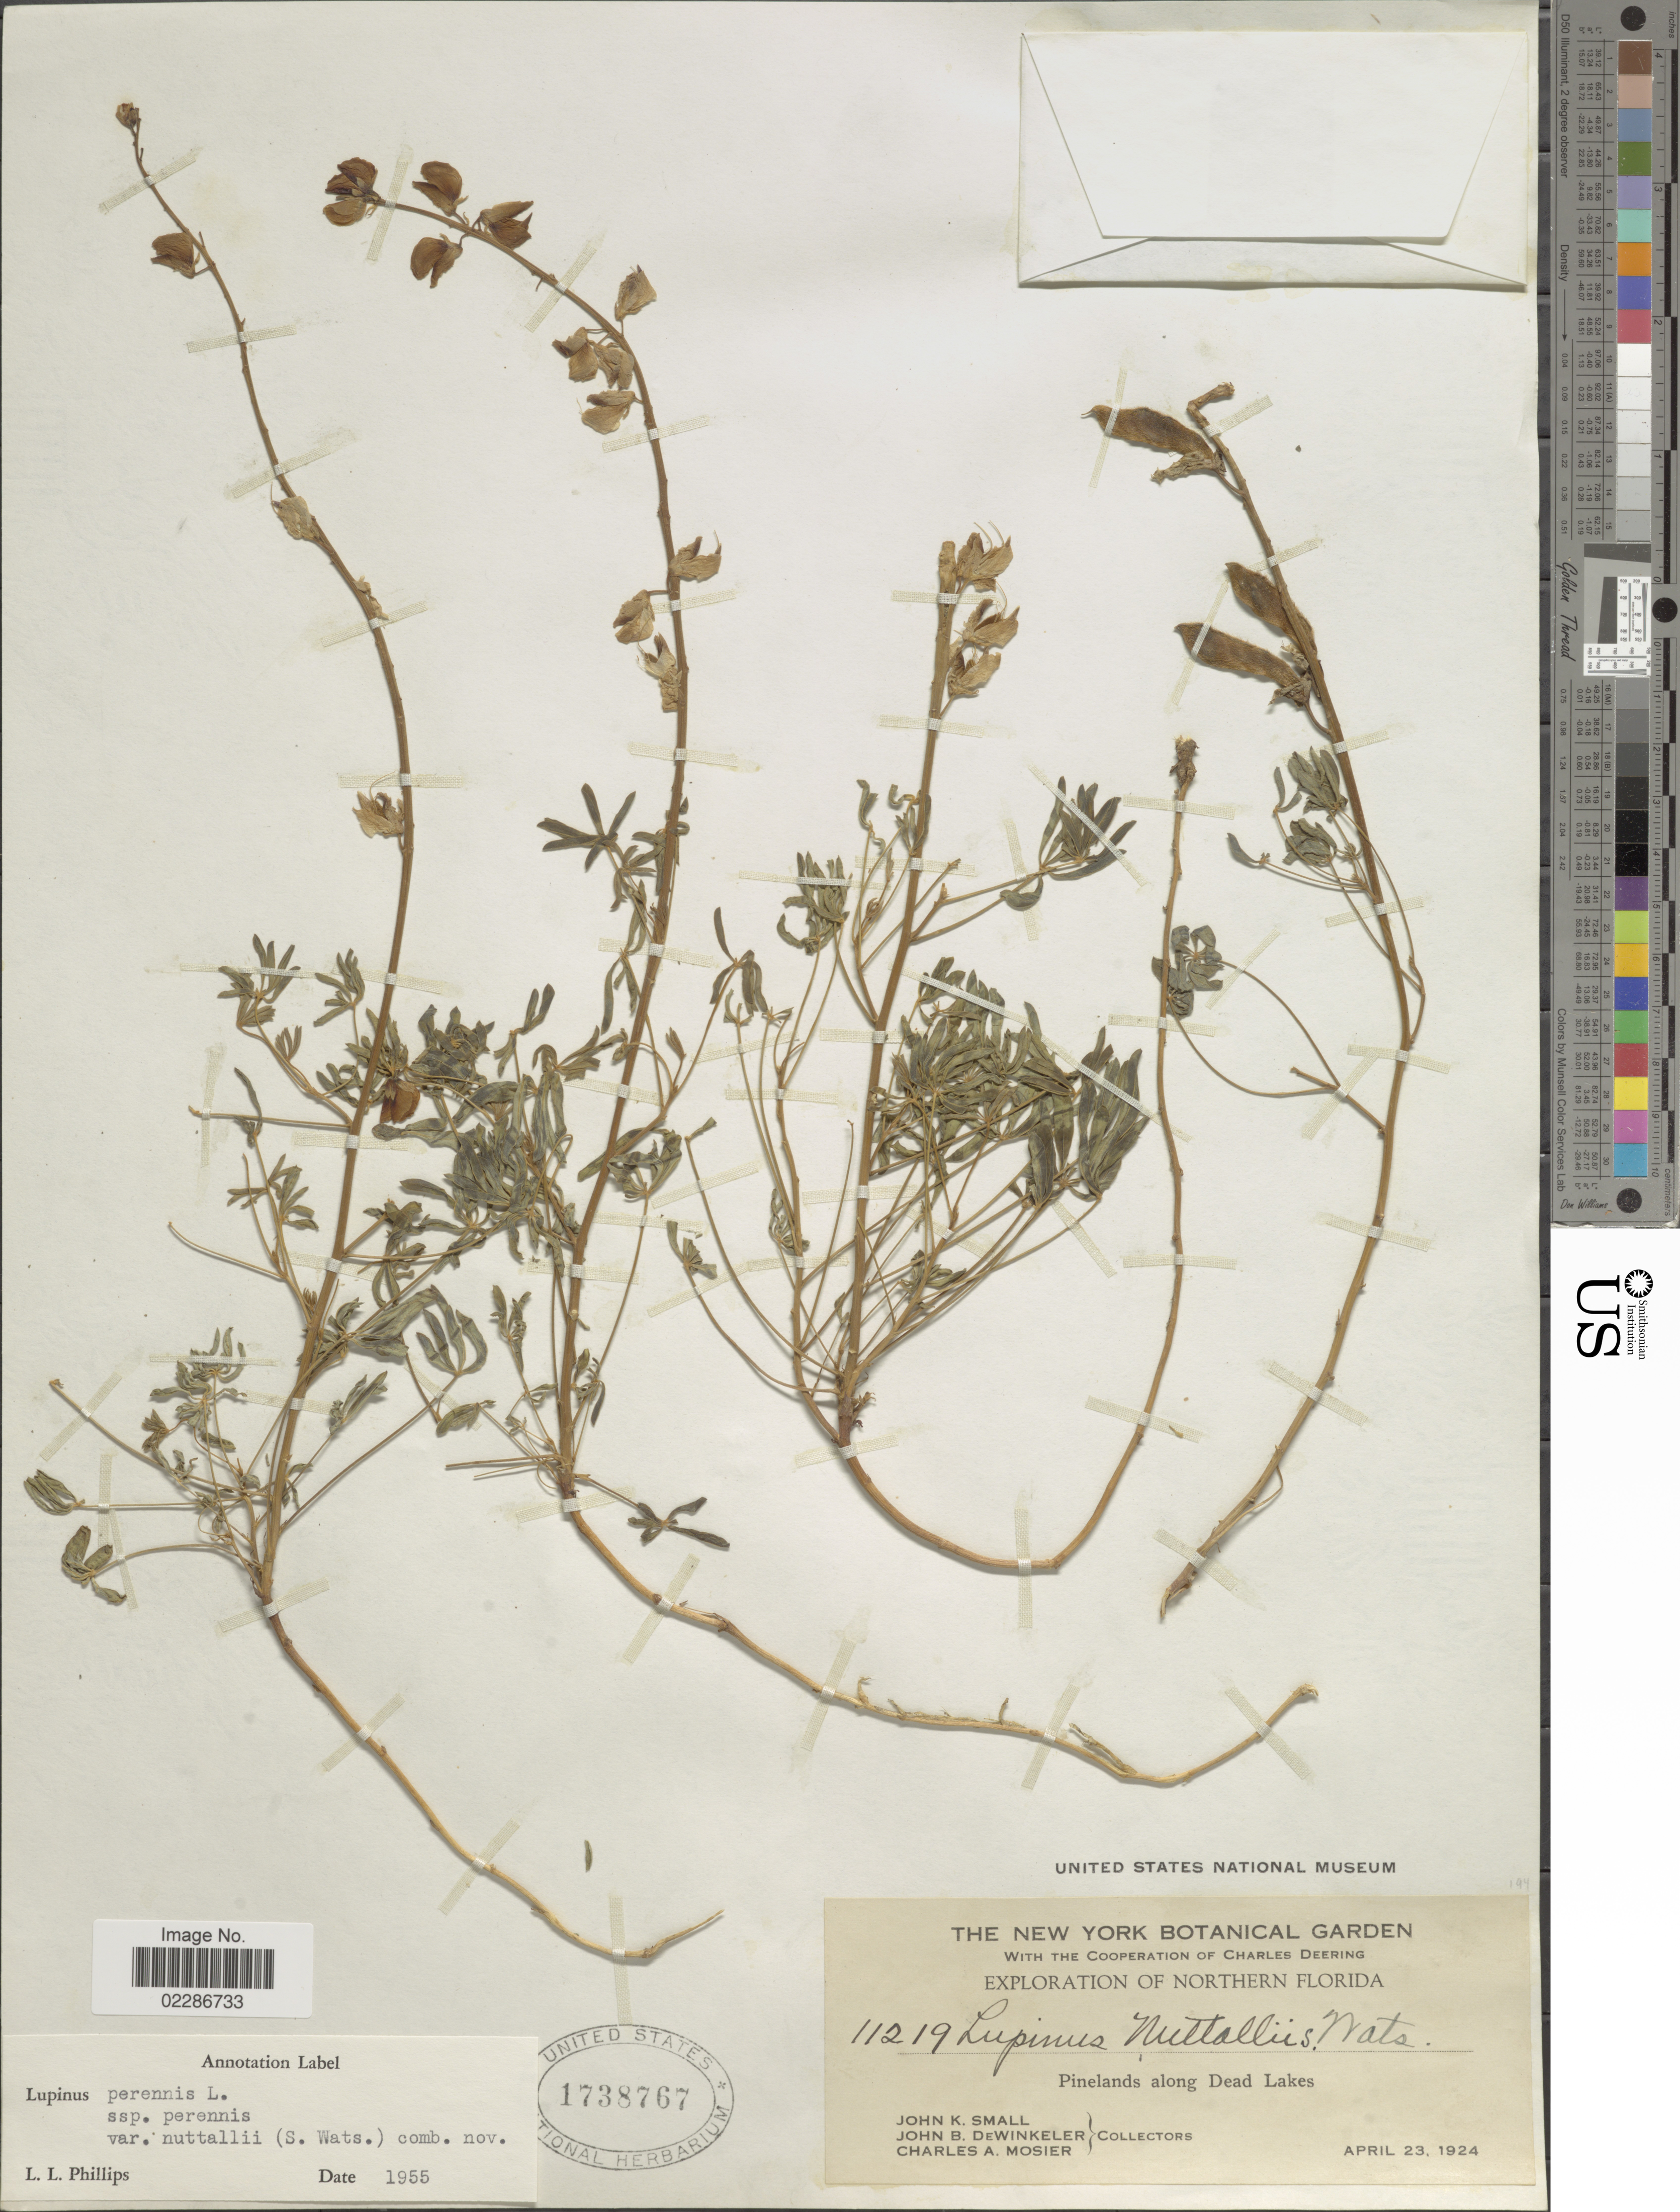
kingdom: Plantae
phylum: Tracheophyta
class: Magnoliopsida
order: Fabales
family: Fabaceae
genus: Lupinus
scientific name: Lupinus perennis subsp. gracilis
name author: (Chapm.) D.B. Dunn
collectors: J. K. Small, J. B. Dewinkeler & C. A. Mosier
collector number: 11219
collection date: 1924-04-23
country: United States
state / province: Florida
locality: Northern Florida, Pinelands along Dead Lakes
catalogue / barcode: US 1738767